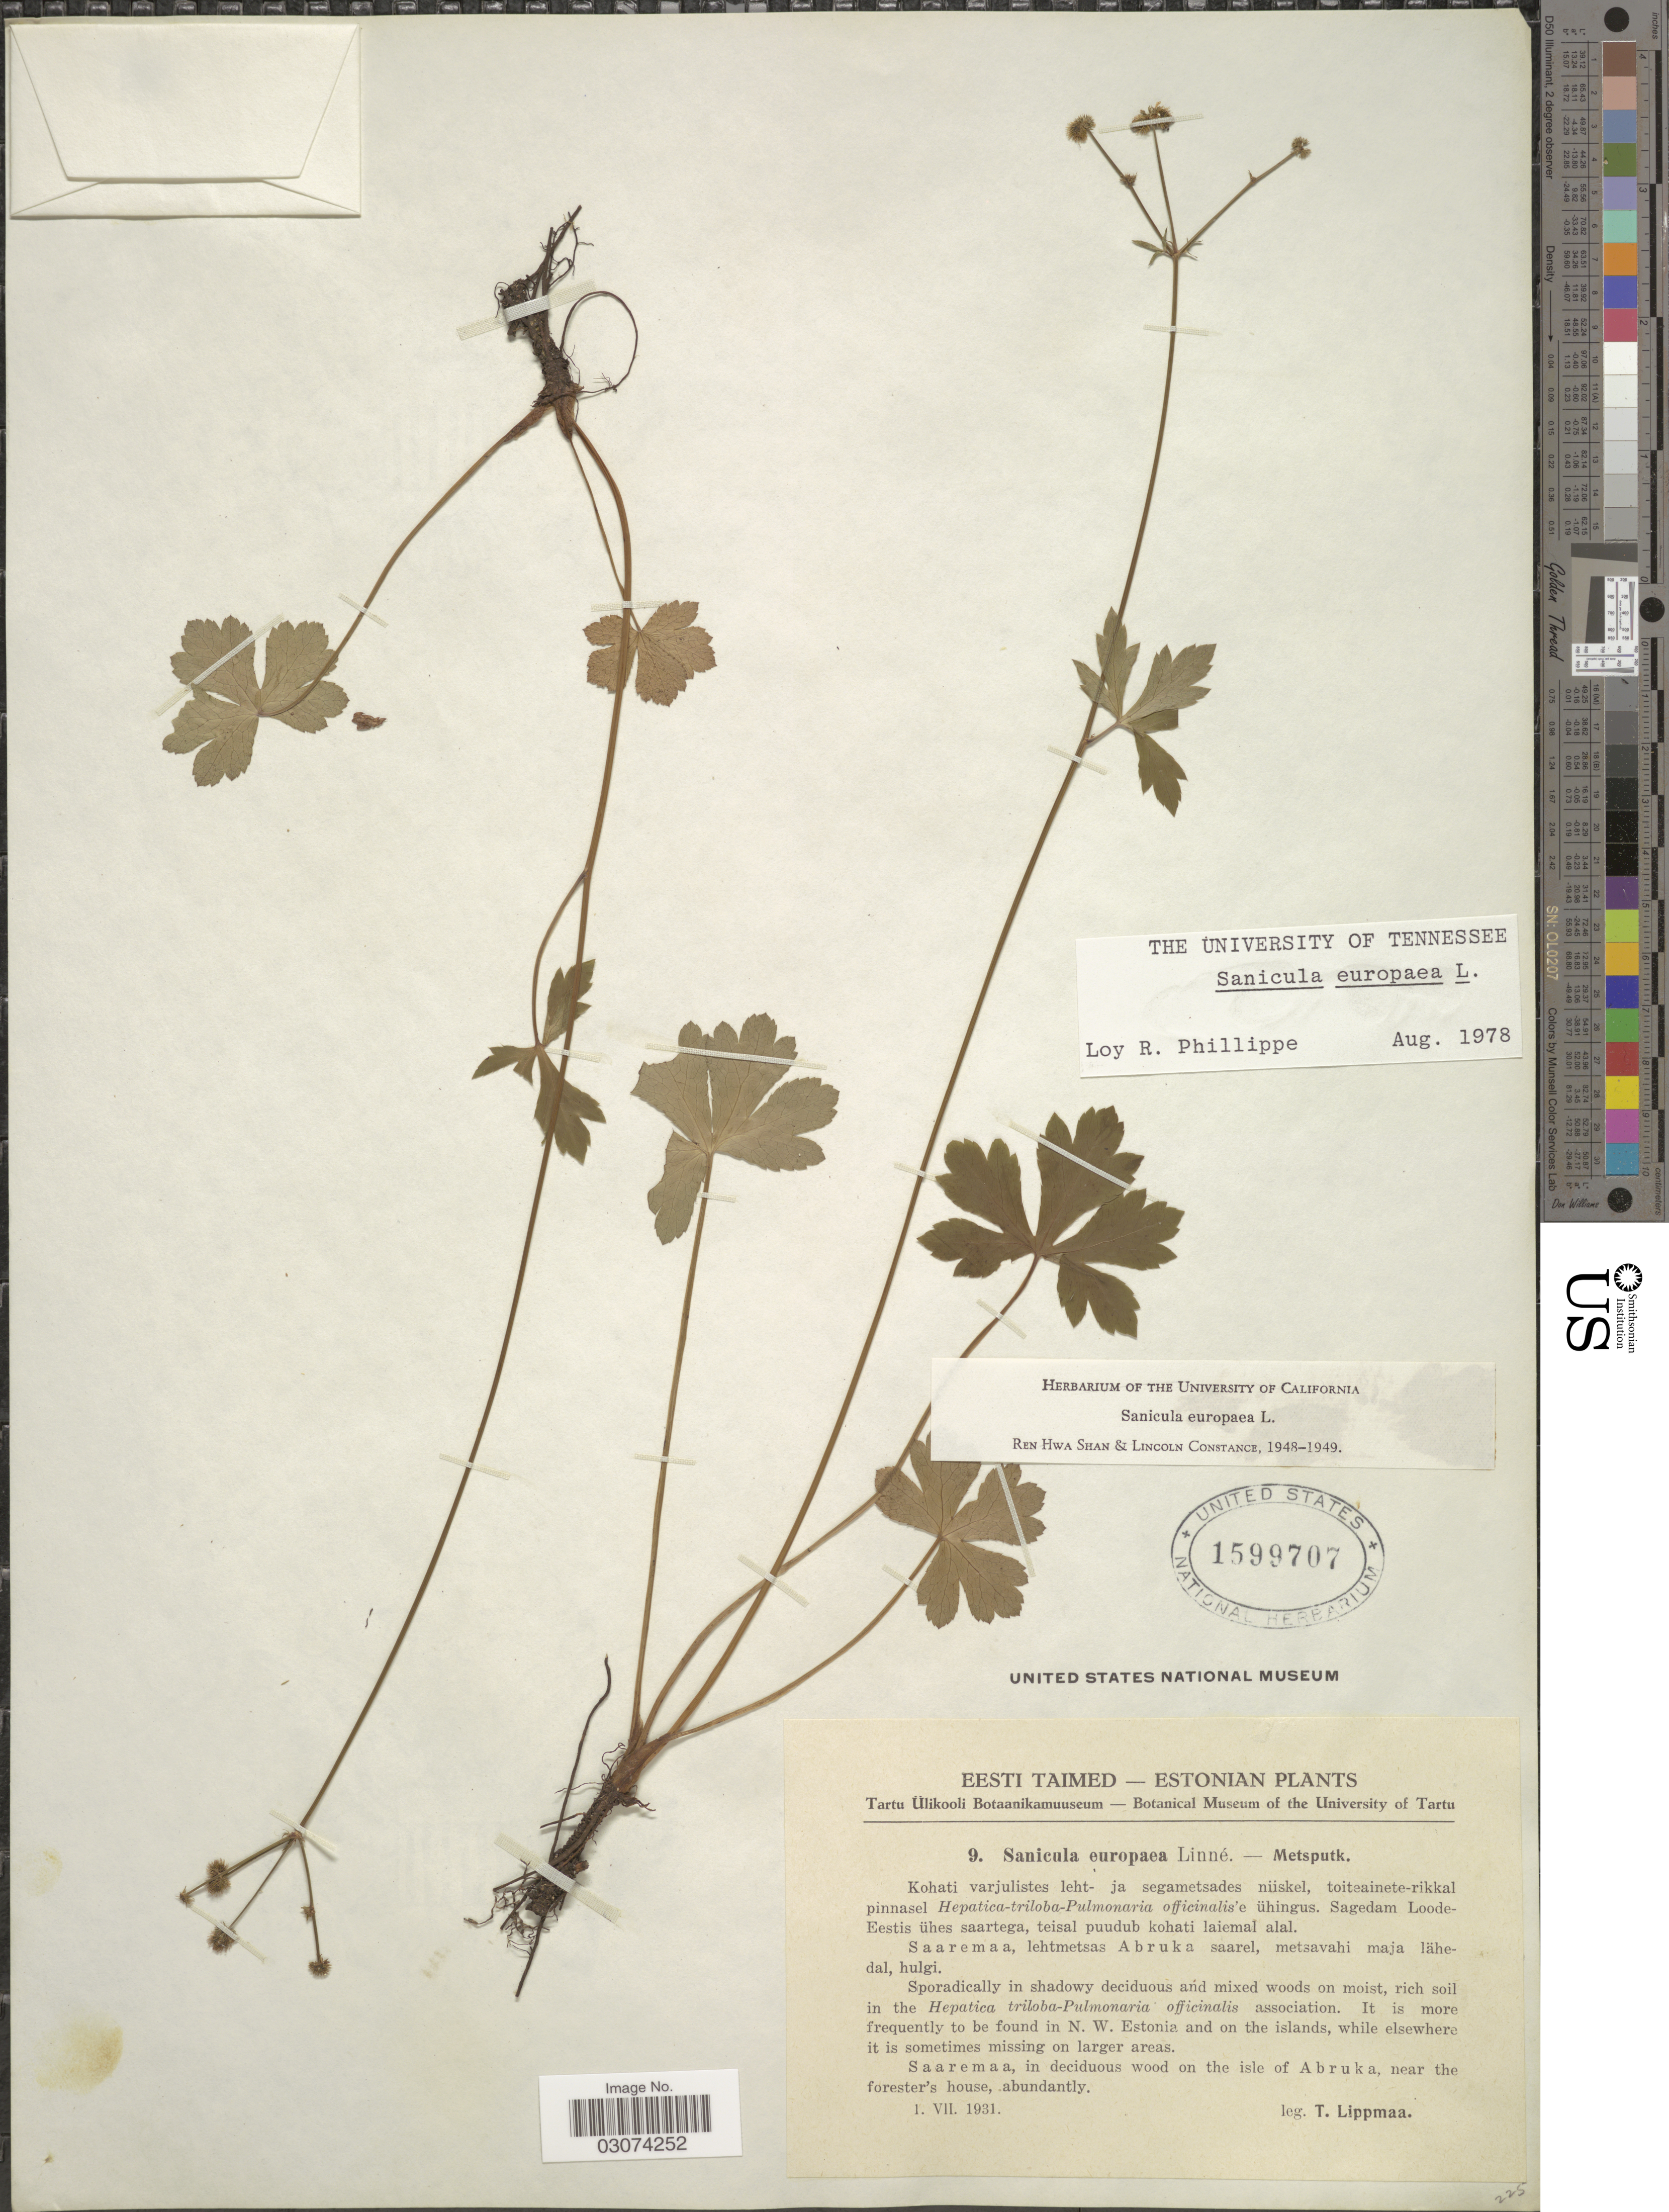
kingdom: Plantae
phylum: Tracheophyta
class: Magnoliopsida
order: Apiales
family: Apiaceae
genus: Sanicula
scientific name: Sanicula europaea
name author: L.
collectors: T. Lippmaa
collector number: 9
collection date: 1931-07-01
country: Estonia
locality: Eesti Taimed. [unsure placement] It is more frequently to be found in N.W. Estonia and on the islands, while elsewhere it is sometimes missing on larger areas. Saaremaa, in deciduous wood on the isle of Abruka, near the foster's house, abundantly.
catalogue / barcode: US 1599707